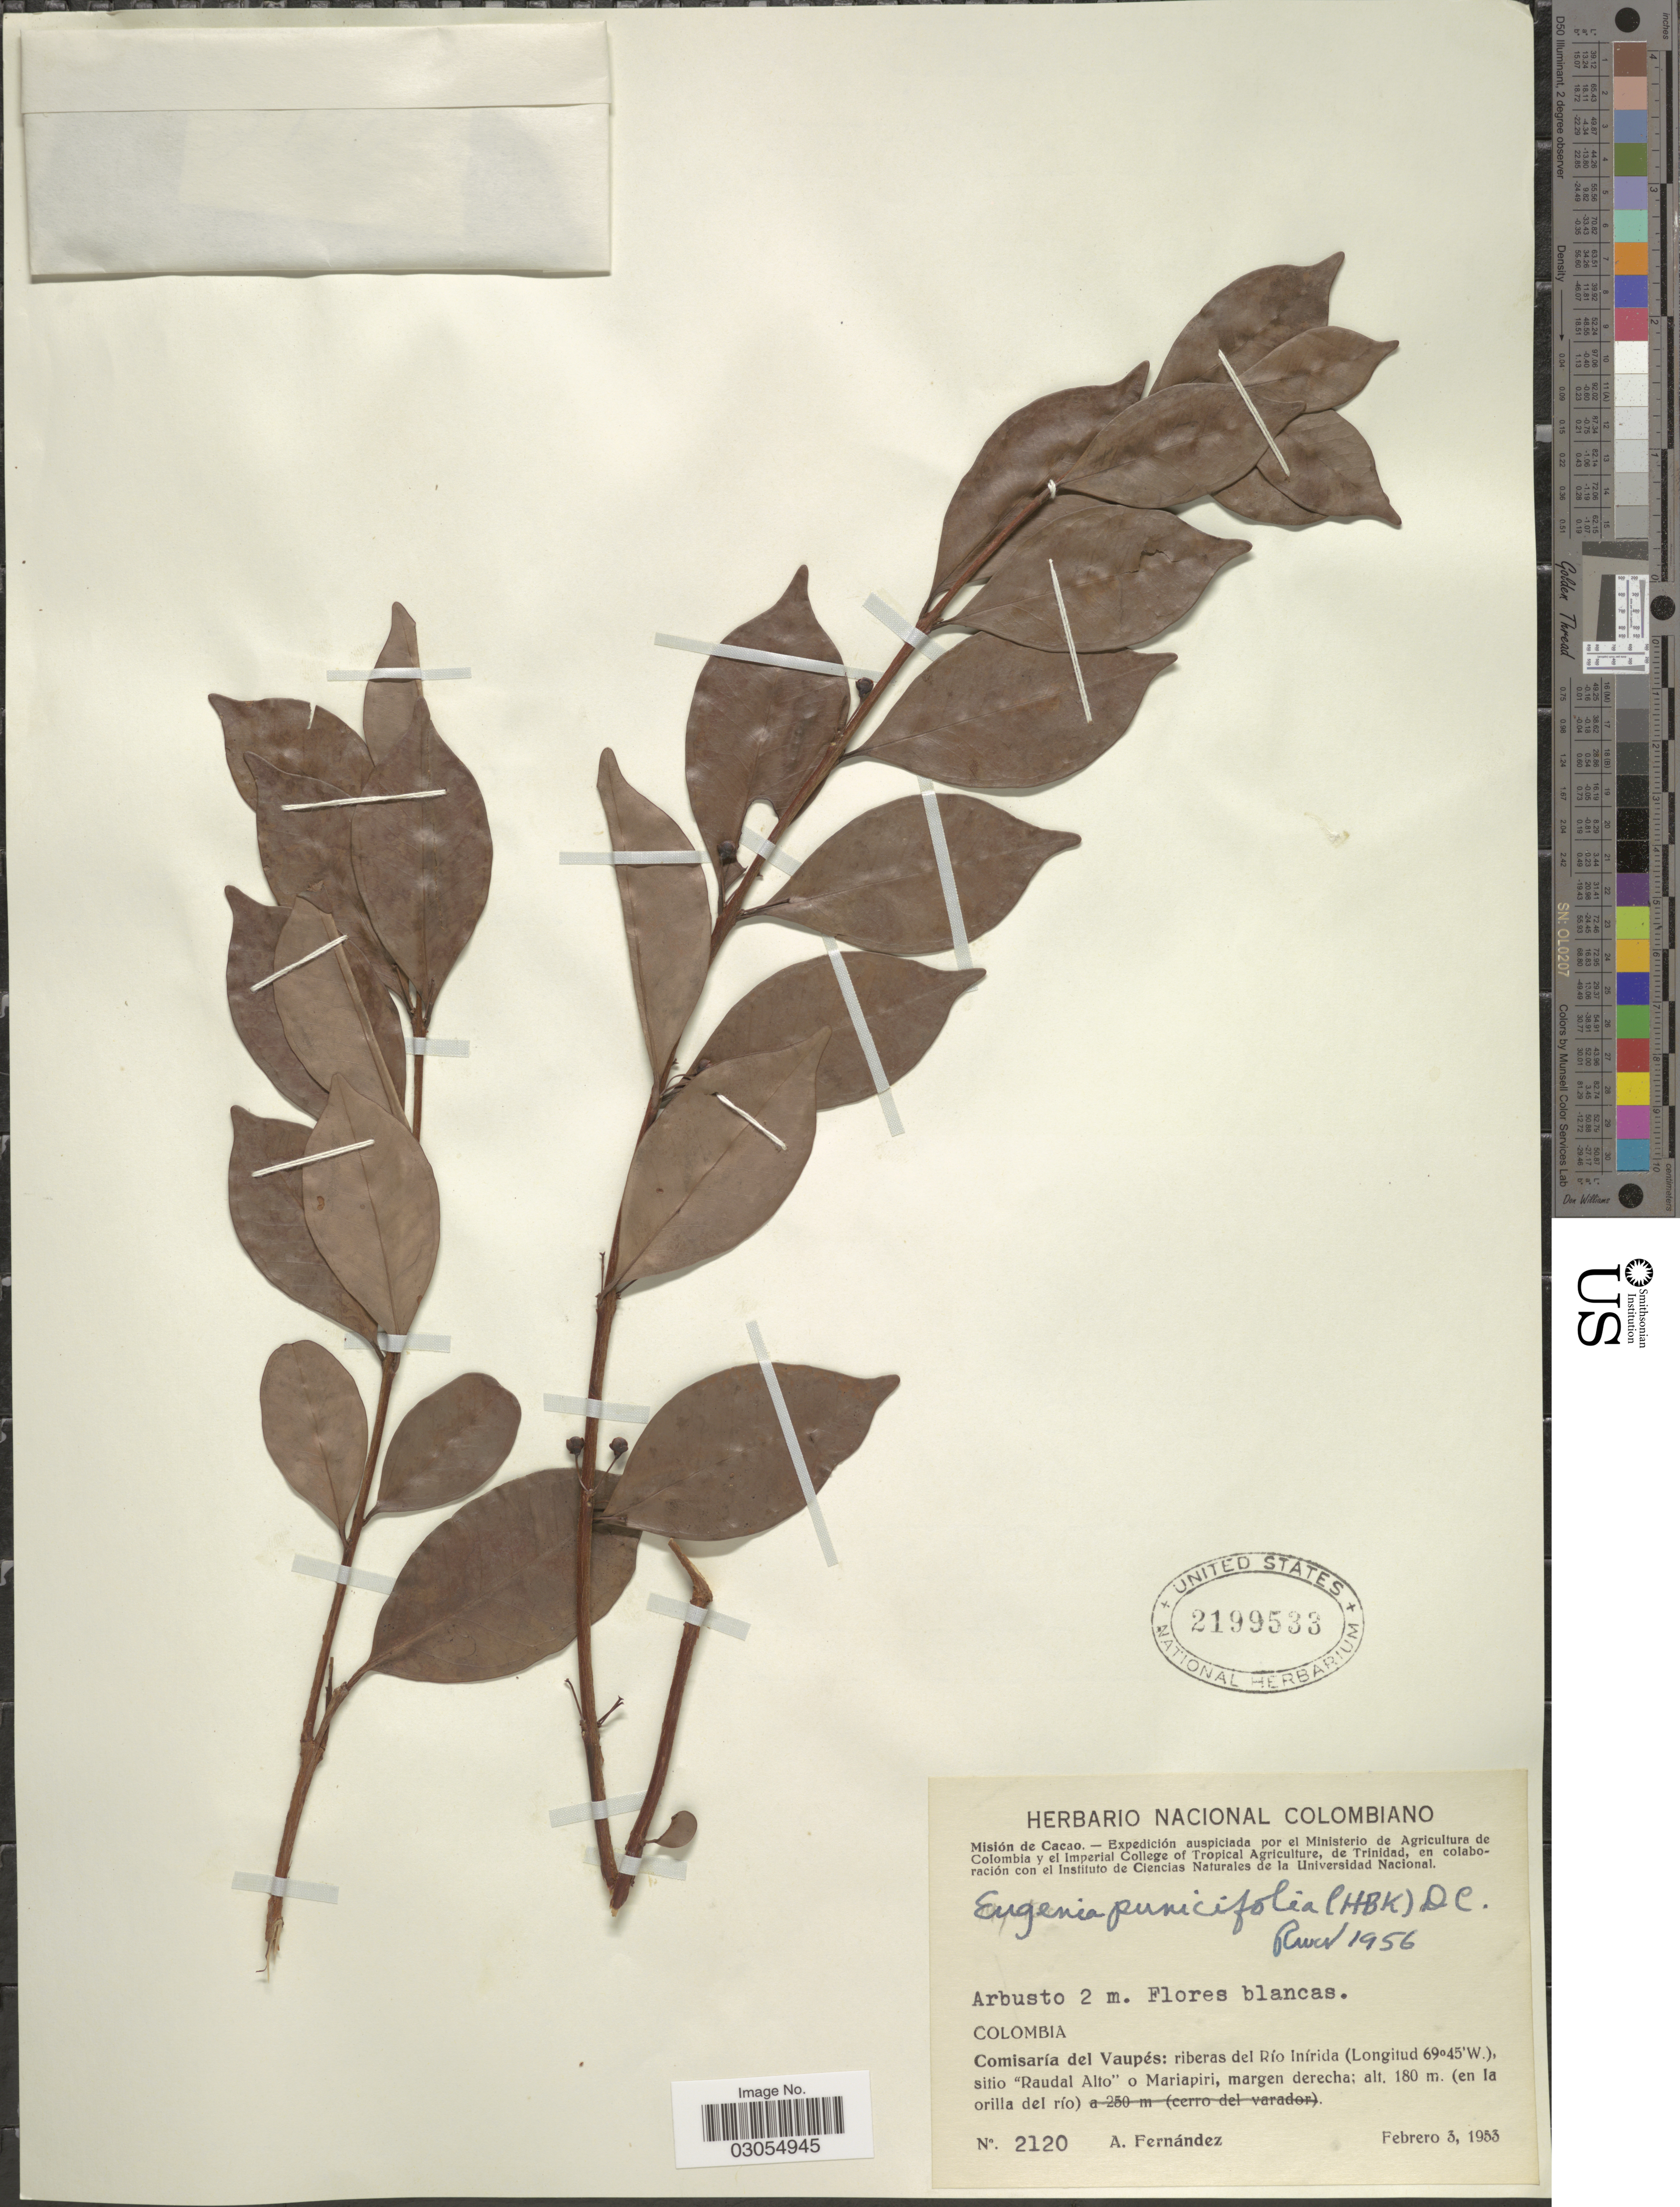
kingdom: Plantae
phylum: Tracheophyta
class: Magnoliopsida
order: Myrtales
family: Myrtaceae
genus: Eugenia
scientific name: Eugenia punicifolia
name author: (Kunth) DC.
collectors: A. Fernández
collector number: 2120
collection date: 1953-02-03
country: Colombia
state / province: Vaupés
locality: Comisaría del Vaupés: riberas del Río Inírida, sitio "Raudal Alto" o Mariapiri, margen derecha. (en la orilla del río).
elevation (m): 180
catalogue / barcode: US 2199533